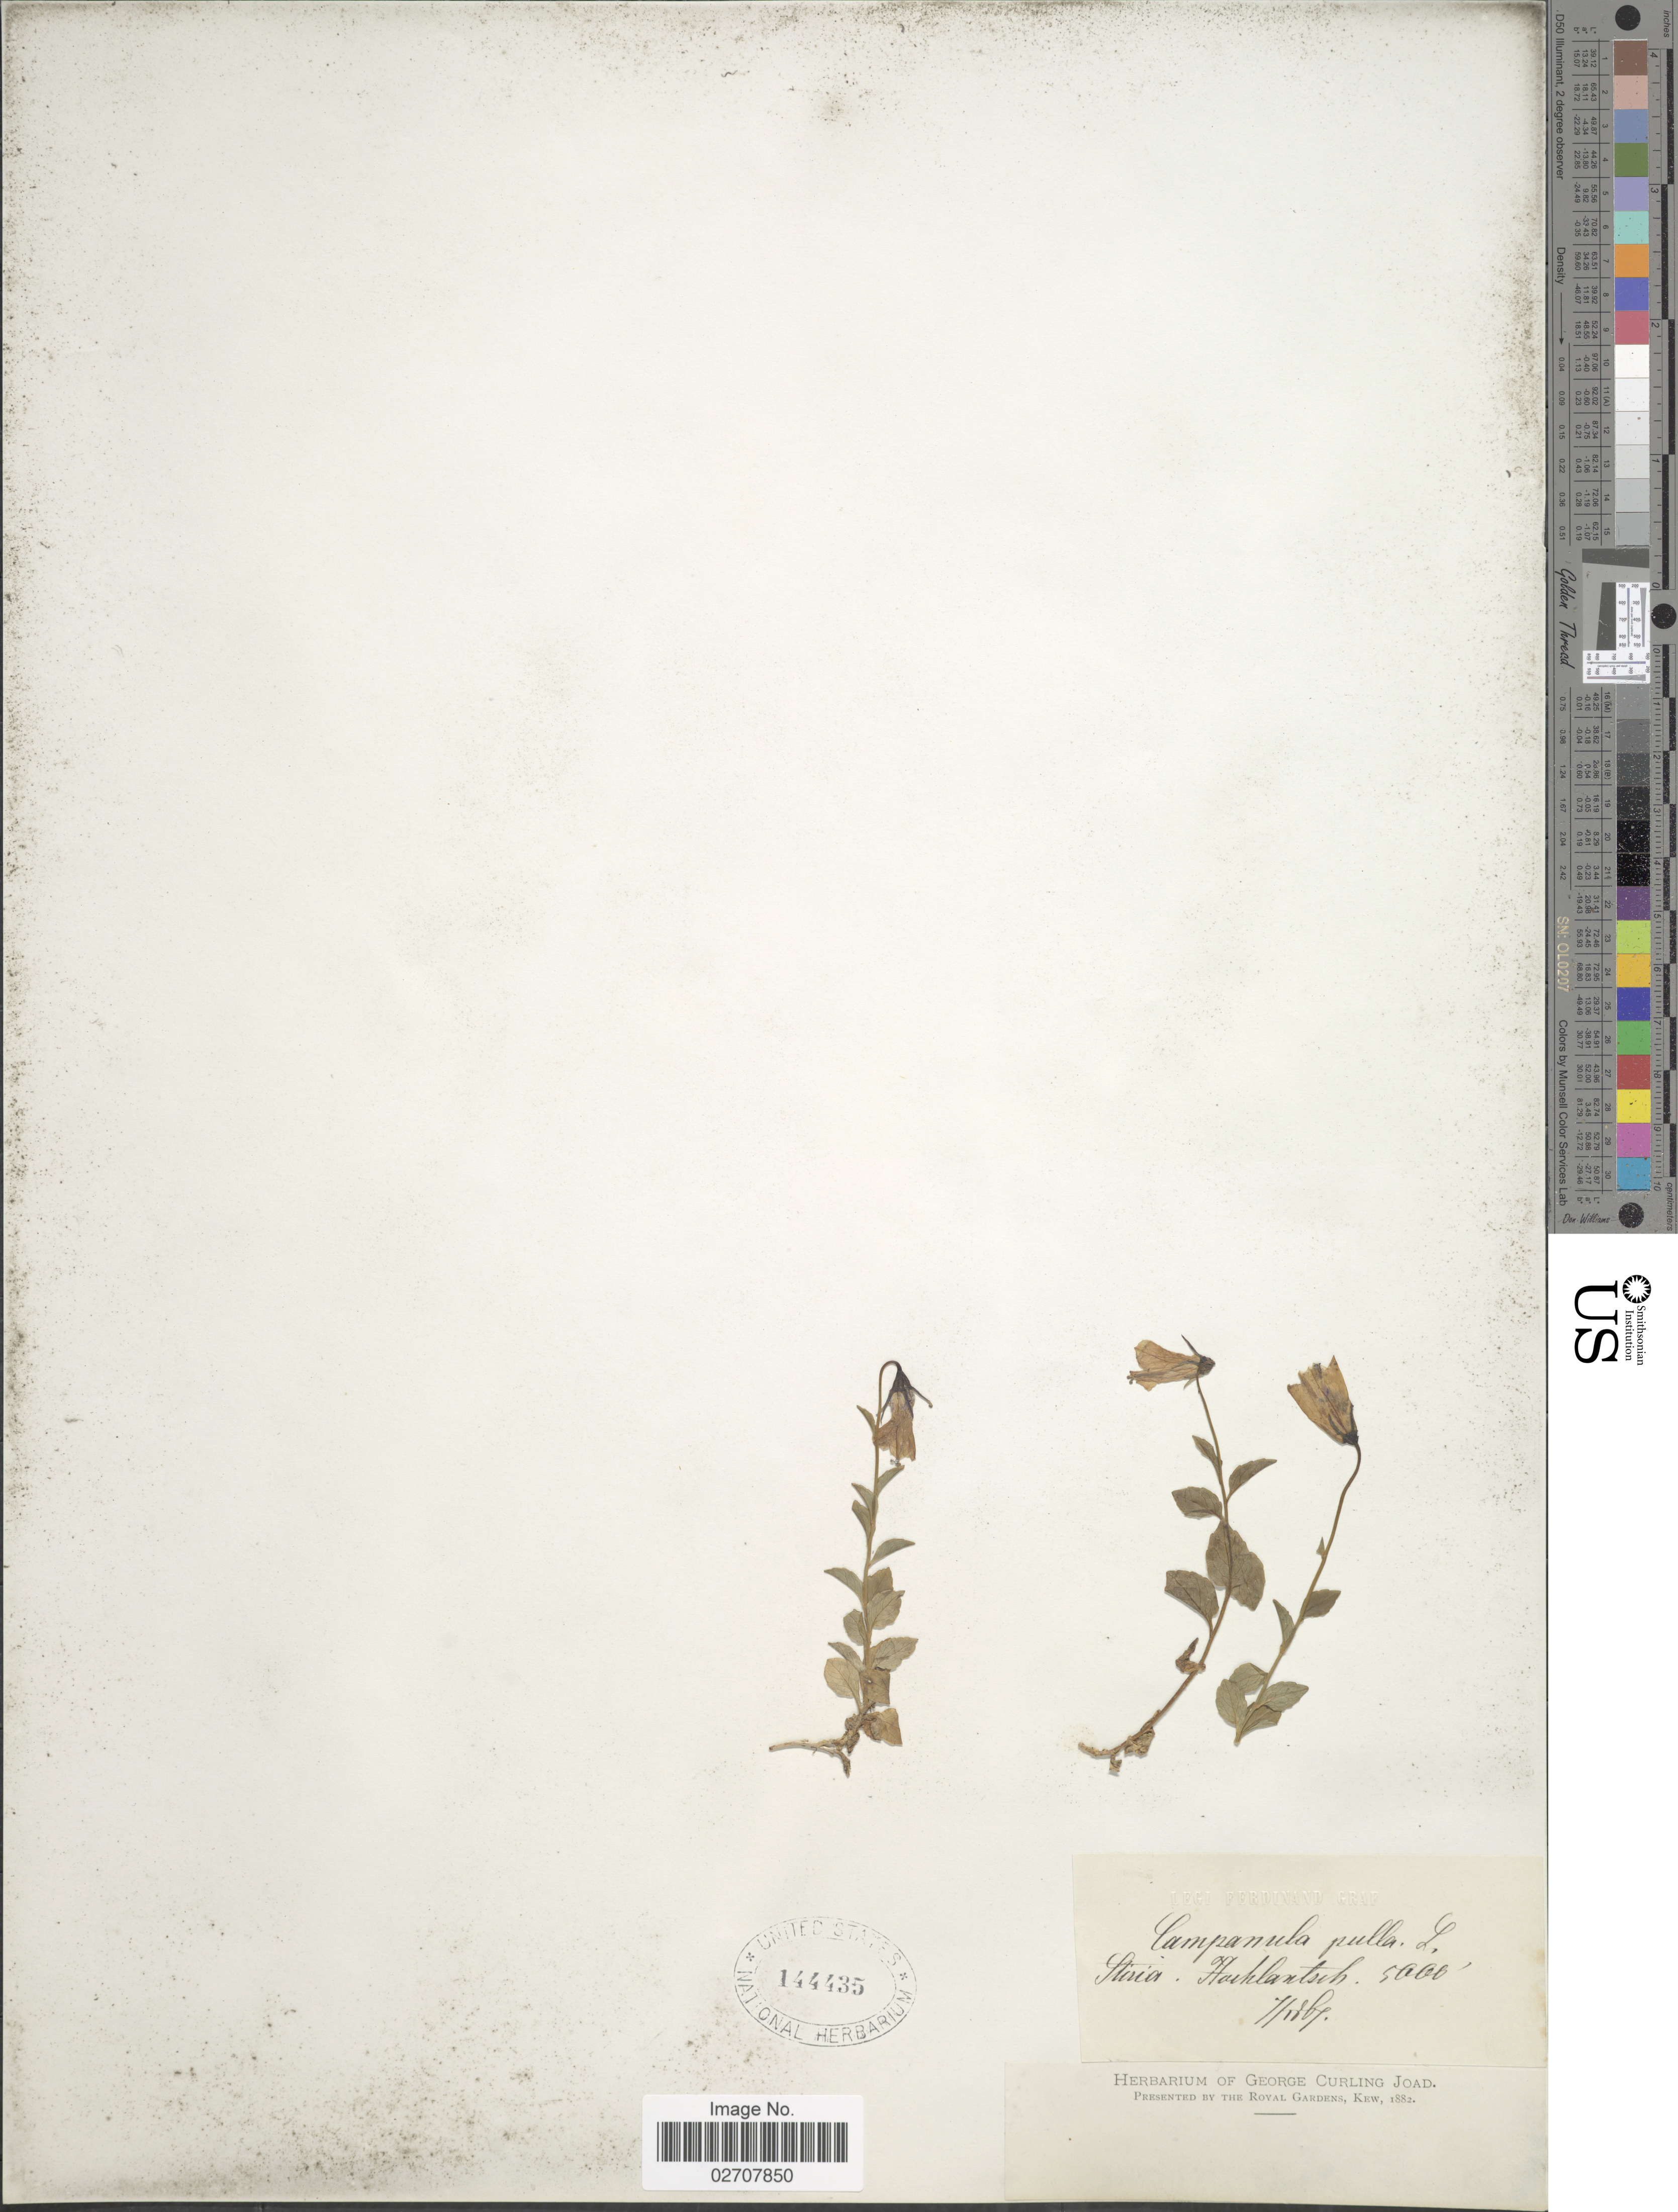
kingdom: Plantae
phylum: Tracheophyta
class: Magnoliopsida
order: Asterales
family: Campanulaceae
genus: Campanula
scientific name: Campanula pulla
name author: L.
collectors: F. Graf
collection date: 1867-07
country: Austria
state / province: Steiermark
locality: Stiria. Hochlantsch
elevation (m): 1524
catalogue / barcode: US 144435